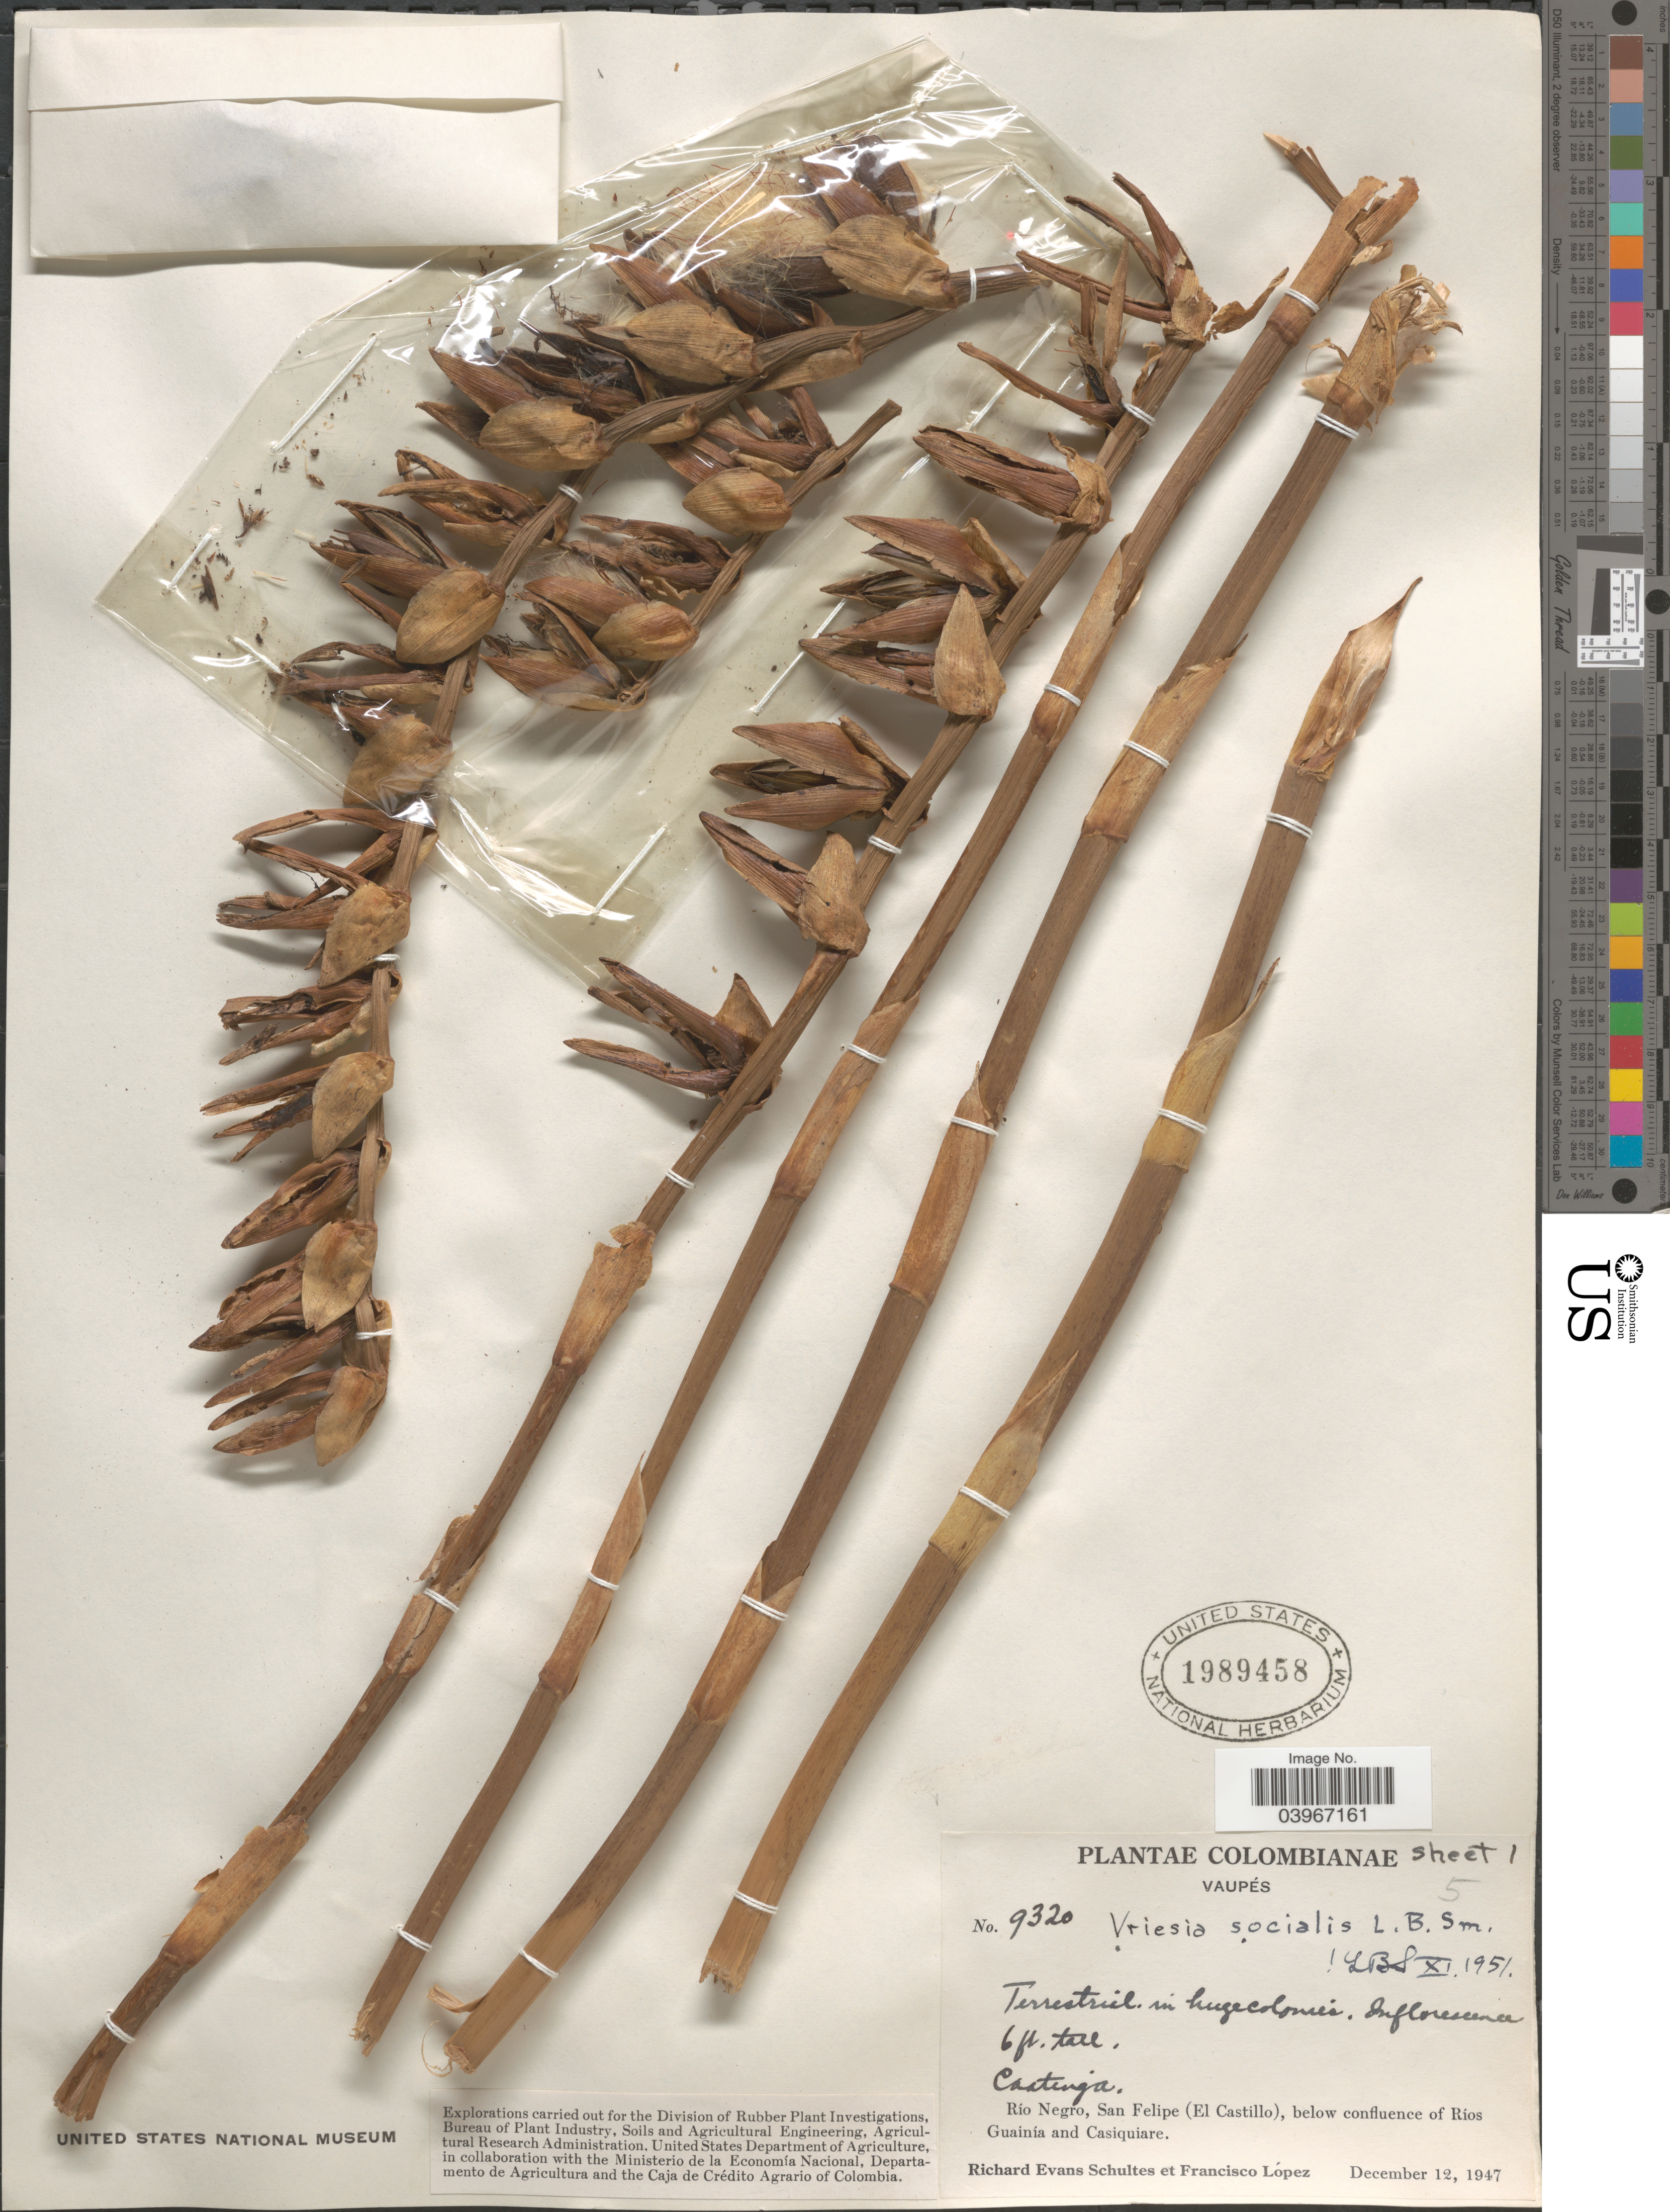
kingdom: Plantae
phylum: Tracheophyta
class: Liliopsida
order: Poales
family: Bromeliaceae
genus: Vriesea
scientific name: Vriesea socialis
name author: L.B. Sm.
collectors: R. E. Schultes & F. Lopéz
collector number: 9320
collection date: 1947-12-12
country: Colombia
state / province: Vaupés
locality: Río Negro, San Felipe (El Castillo), below confluence of Río Guainía and Casiquiare.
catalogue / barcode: US 1989458